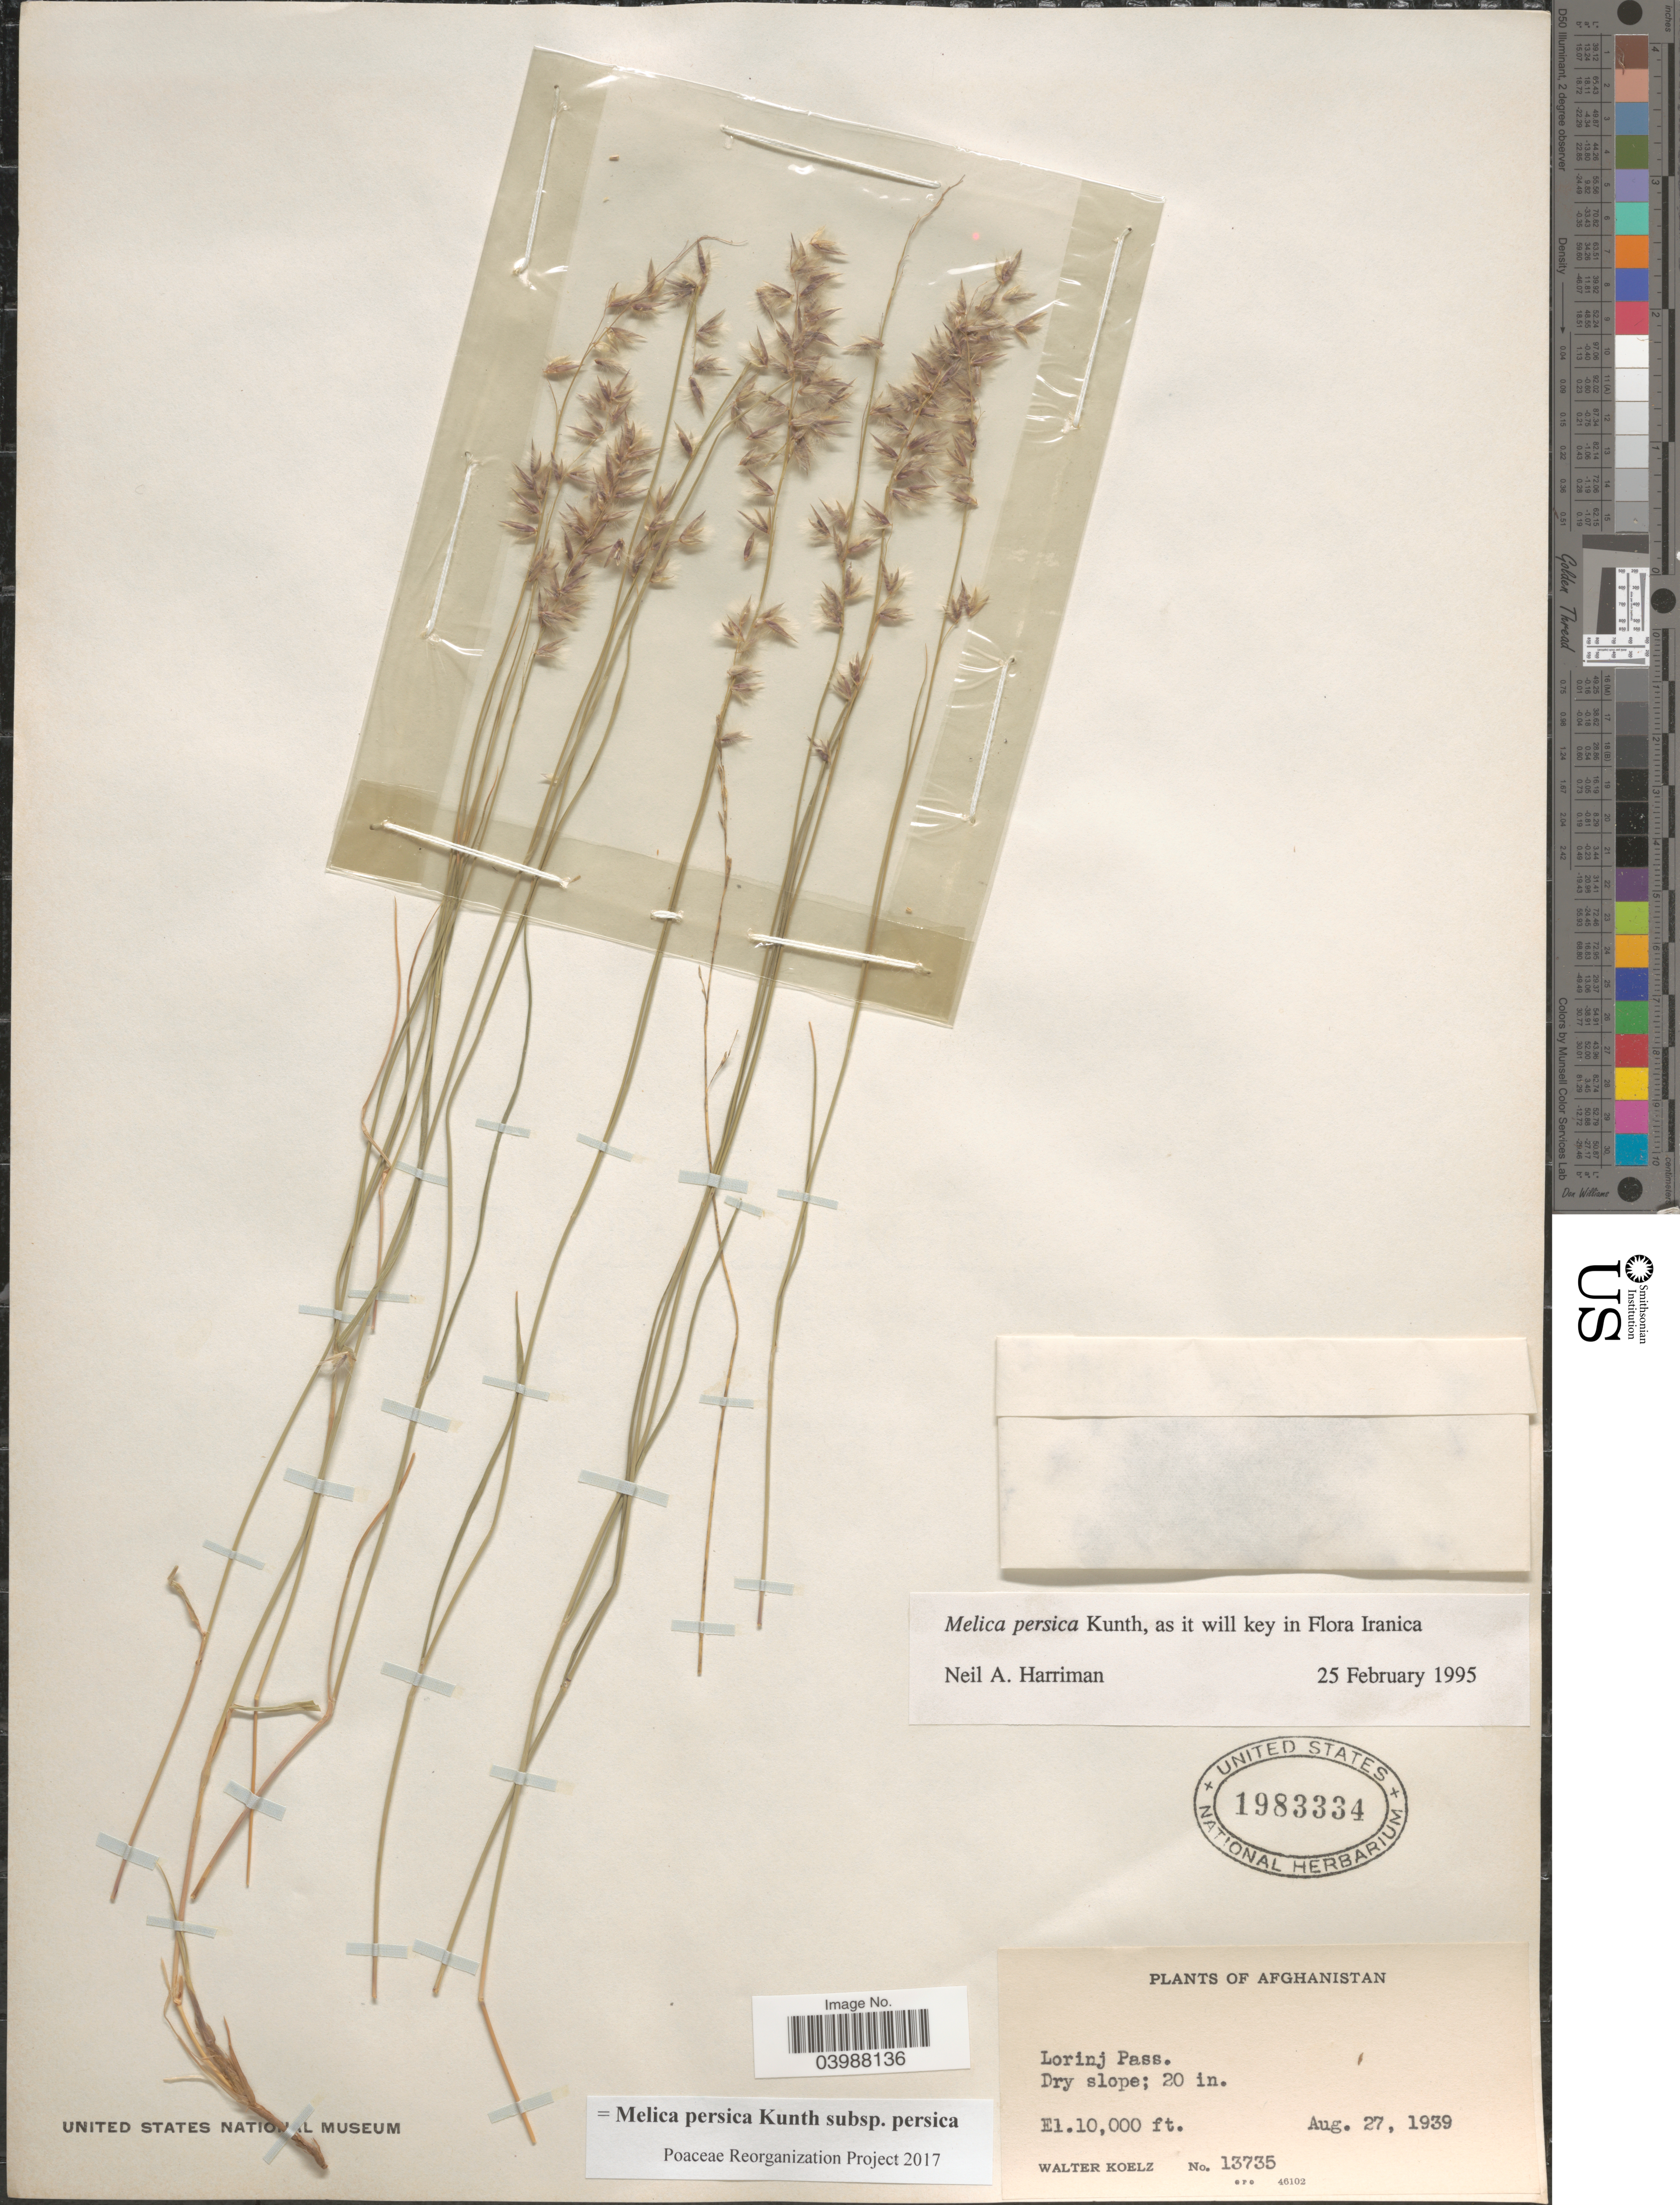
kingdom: Plantae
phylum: Tracheophyta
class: Liliopsida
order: Poales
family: Poaceae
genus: Melica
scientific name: Melica persica subsp. persica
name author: Kunth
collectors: W. N. Koelz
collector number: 13735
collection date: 1939-08-27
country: Afghanistan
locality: Lorinj Pass.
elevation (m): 3048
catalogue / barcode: US 1983334